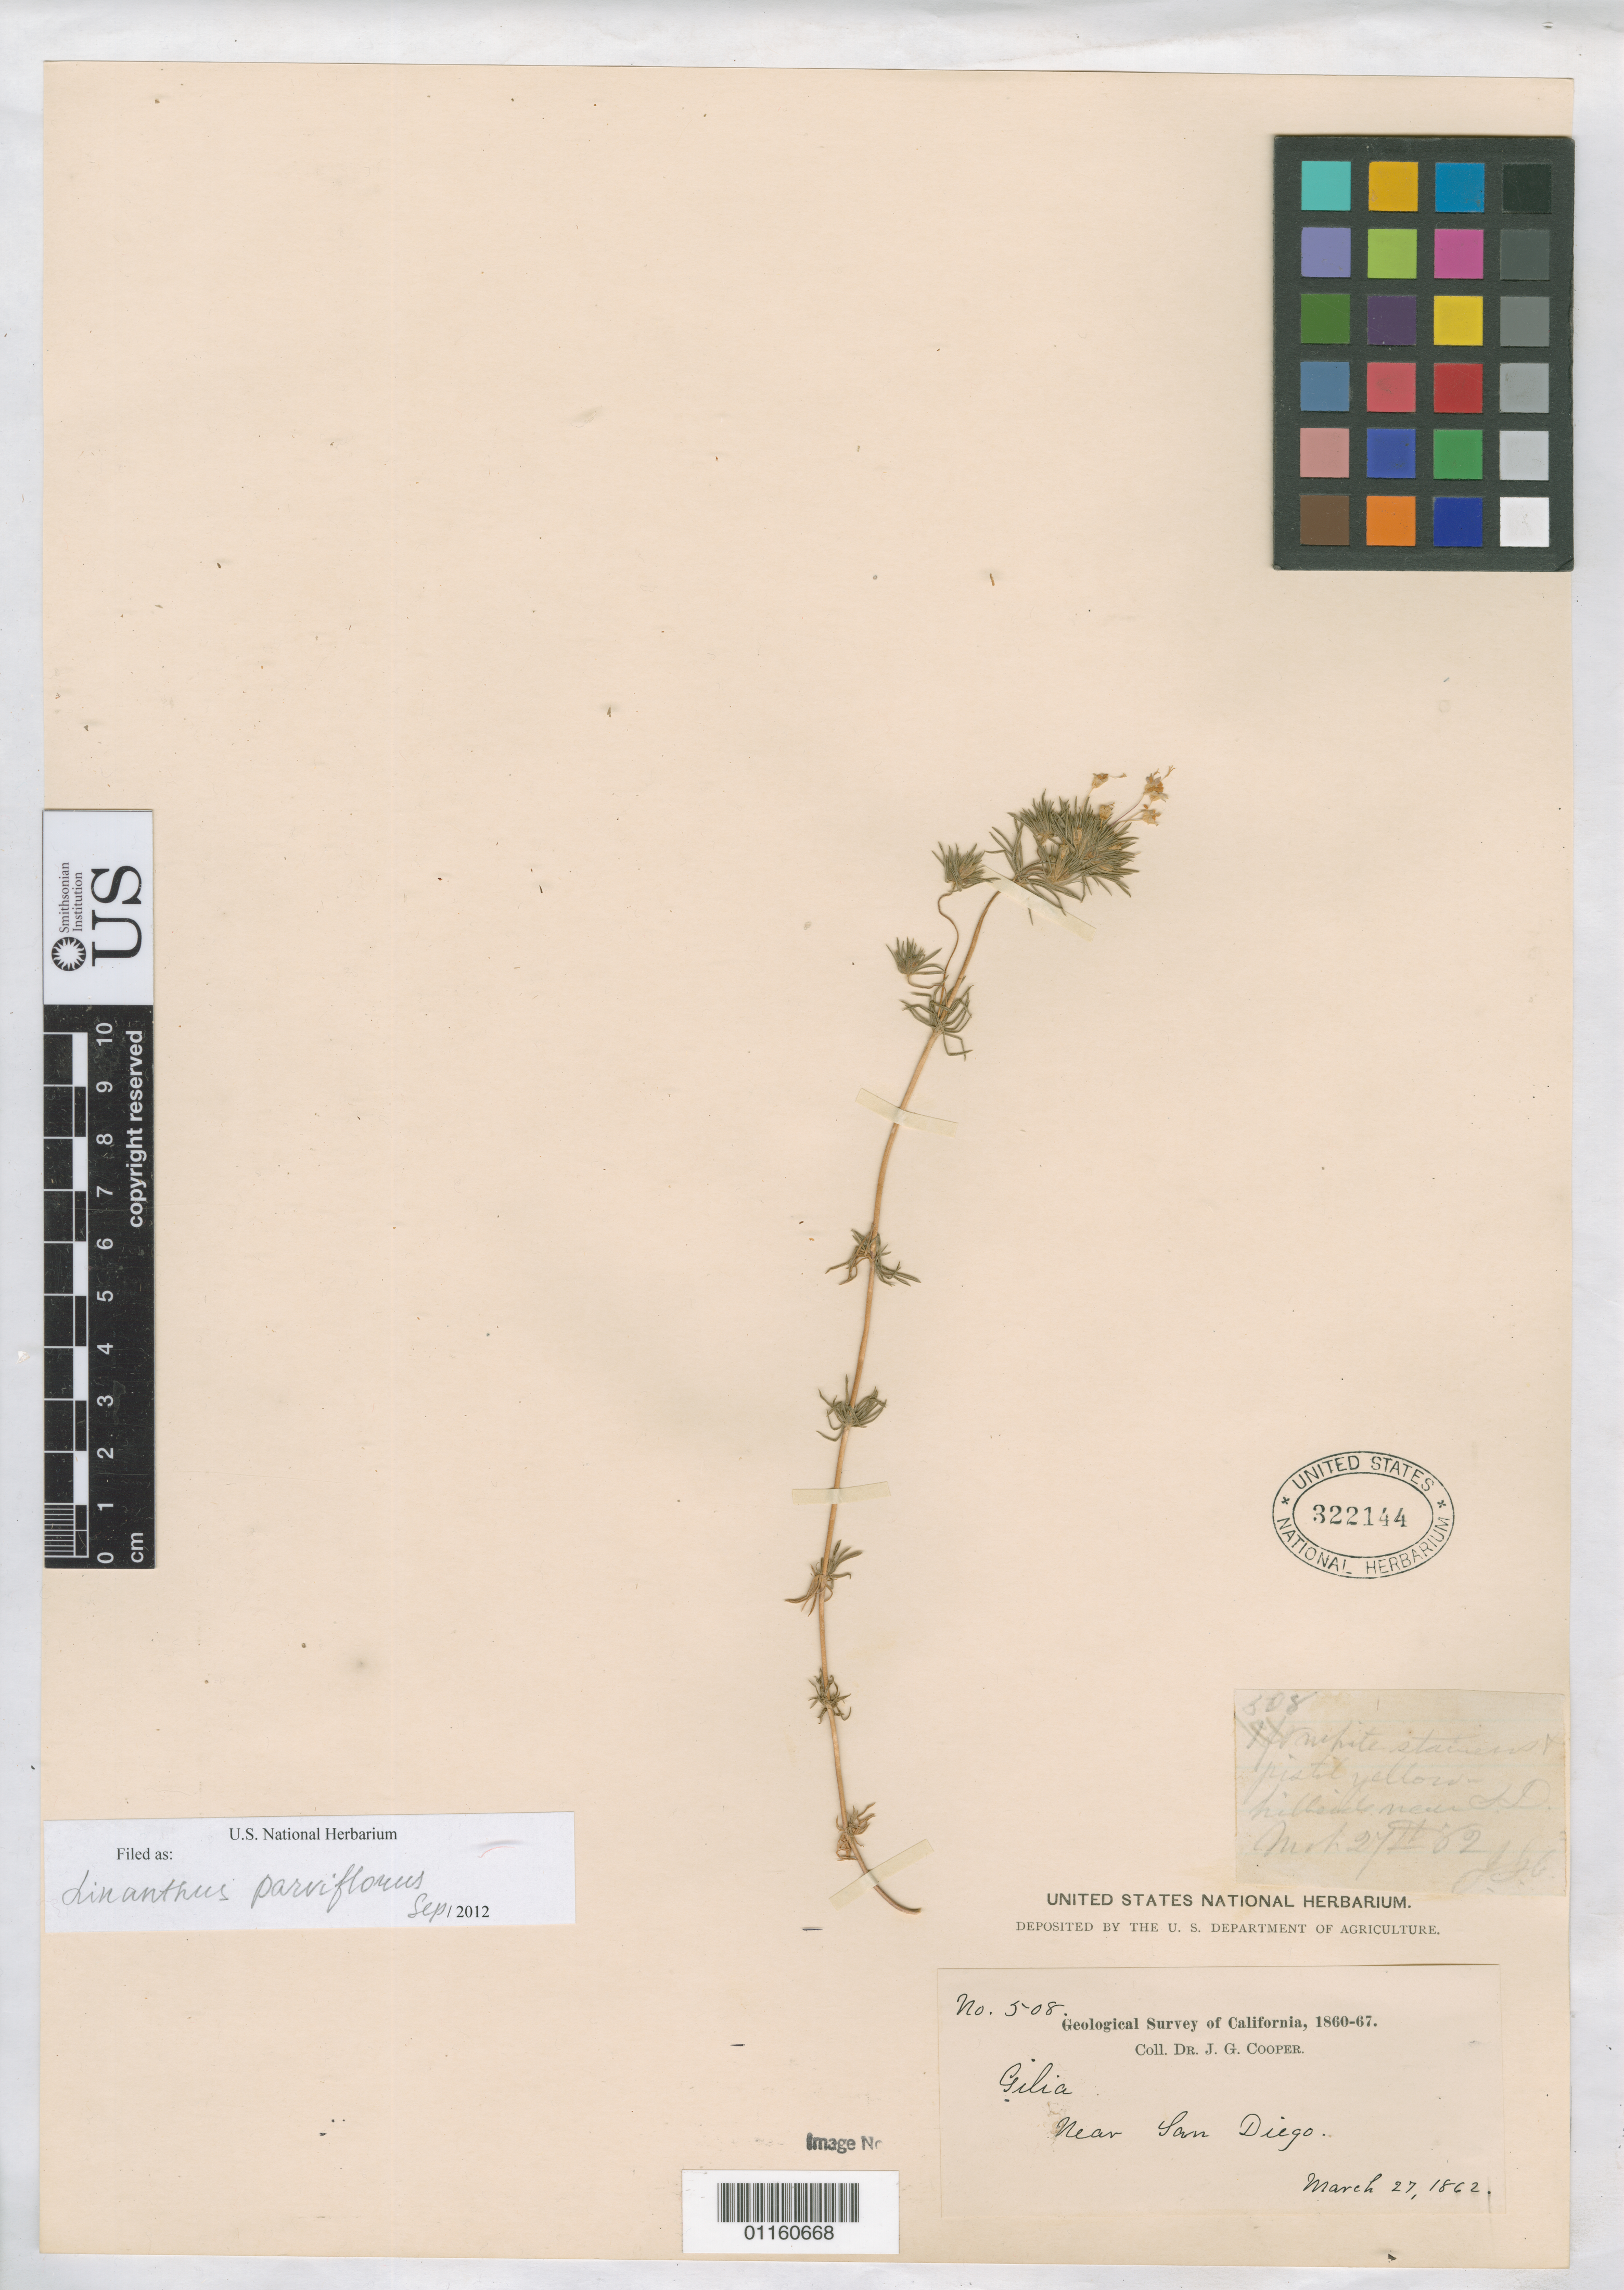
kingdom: Plantae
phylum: Tracheophyta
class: Magnoliopsida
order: Ericales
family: Polemoniaceae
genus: Leptosiphon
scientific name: Leptosiphon parviflorus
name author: Benth.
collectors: J. G. Cooper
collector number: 508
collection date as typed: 27 Mar 1862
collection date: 1862-03-27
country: United States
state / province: California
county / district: San Diego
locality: near San Diego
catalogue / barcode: US 322144